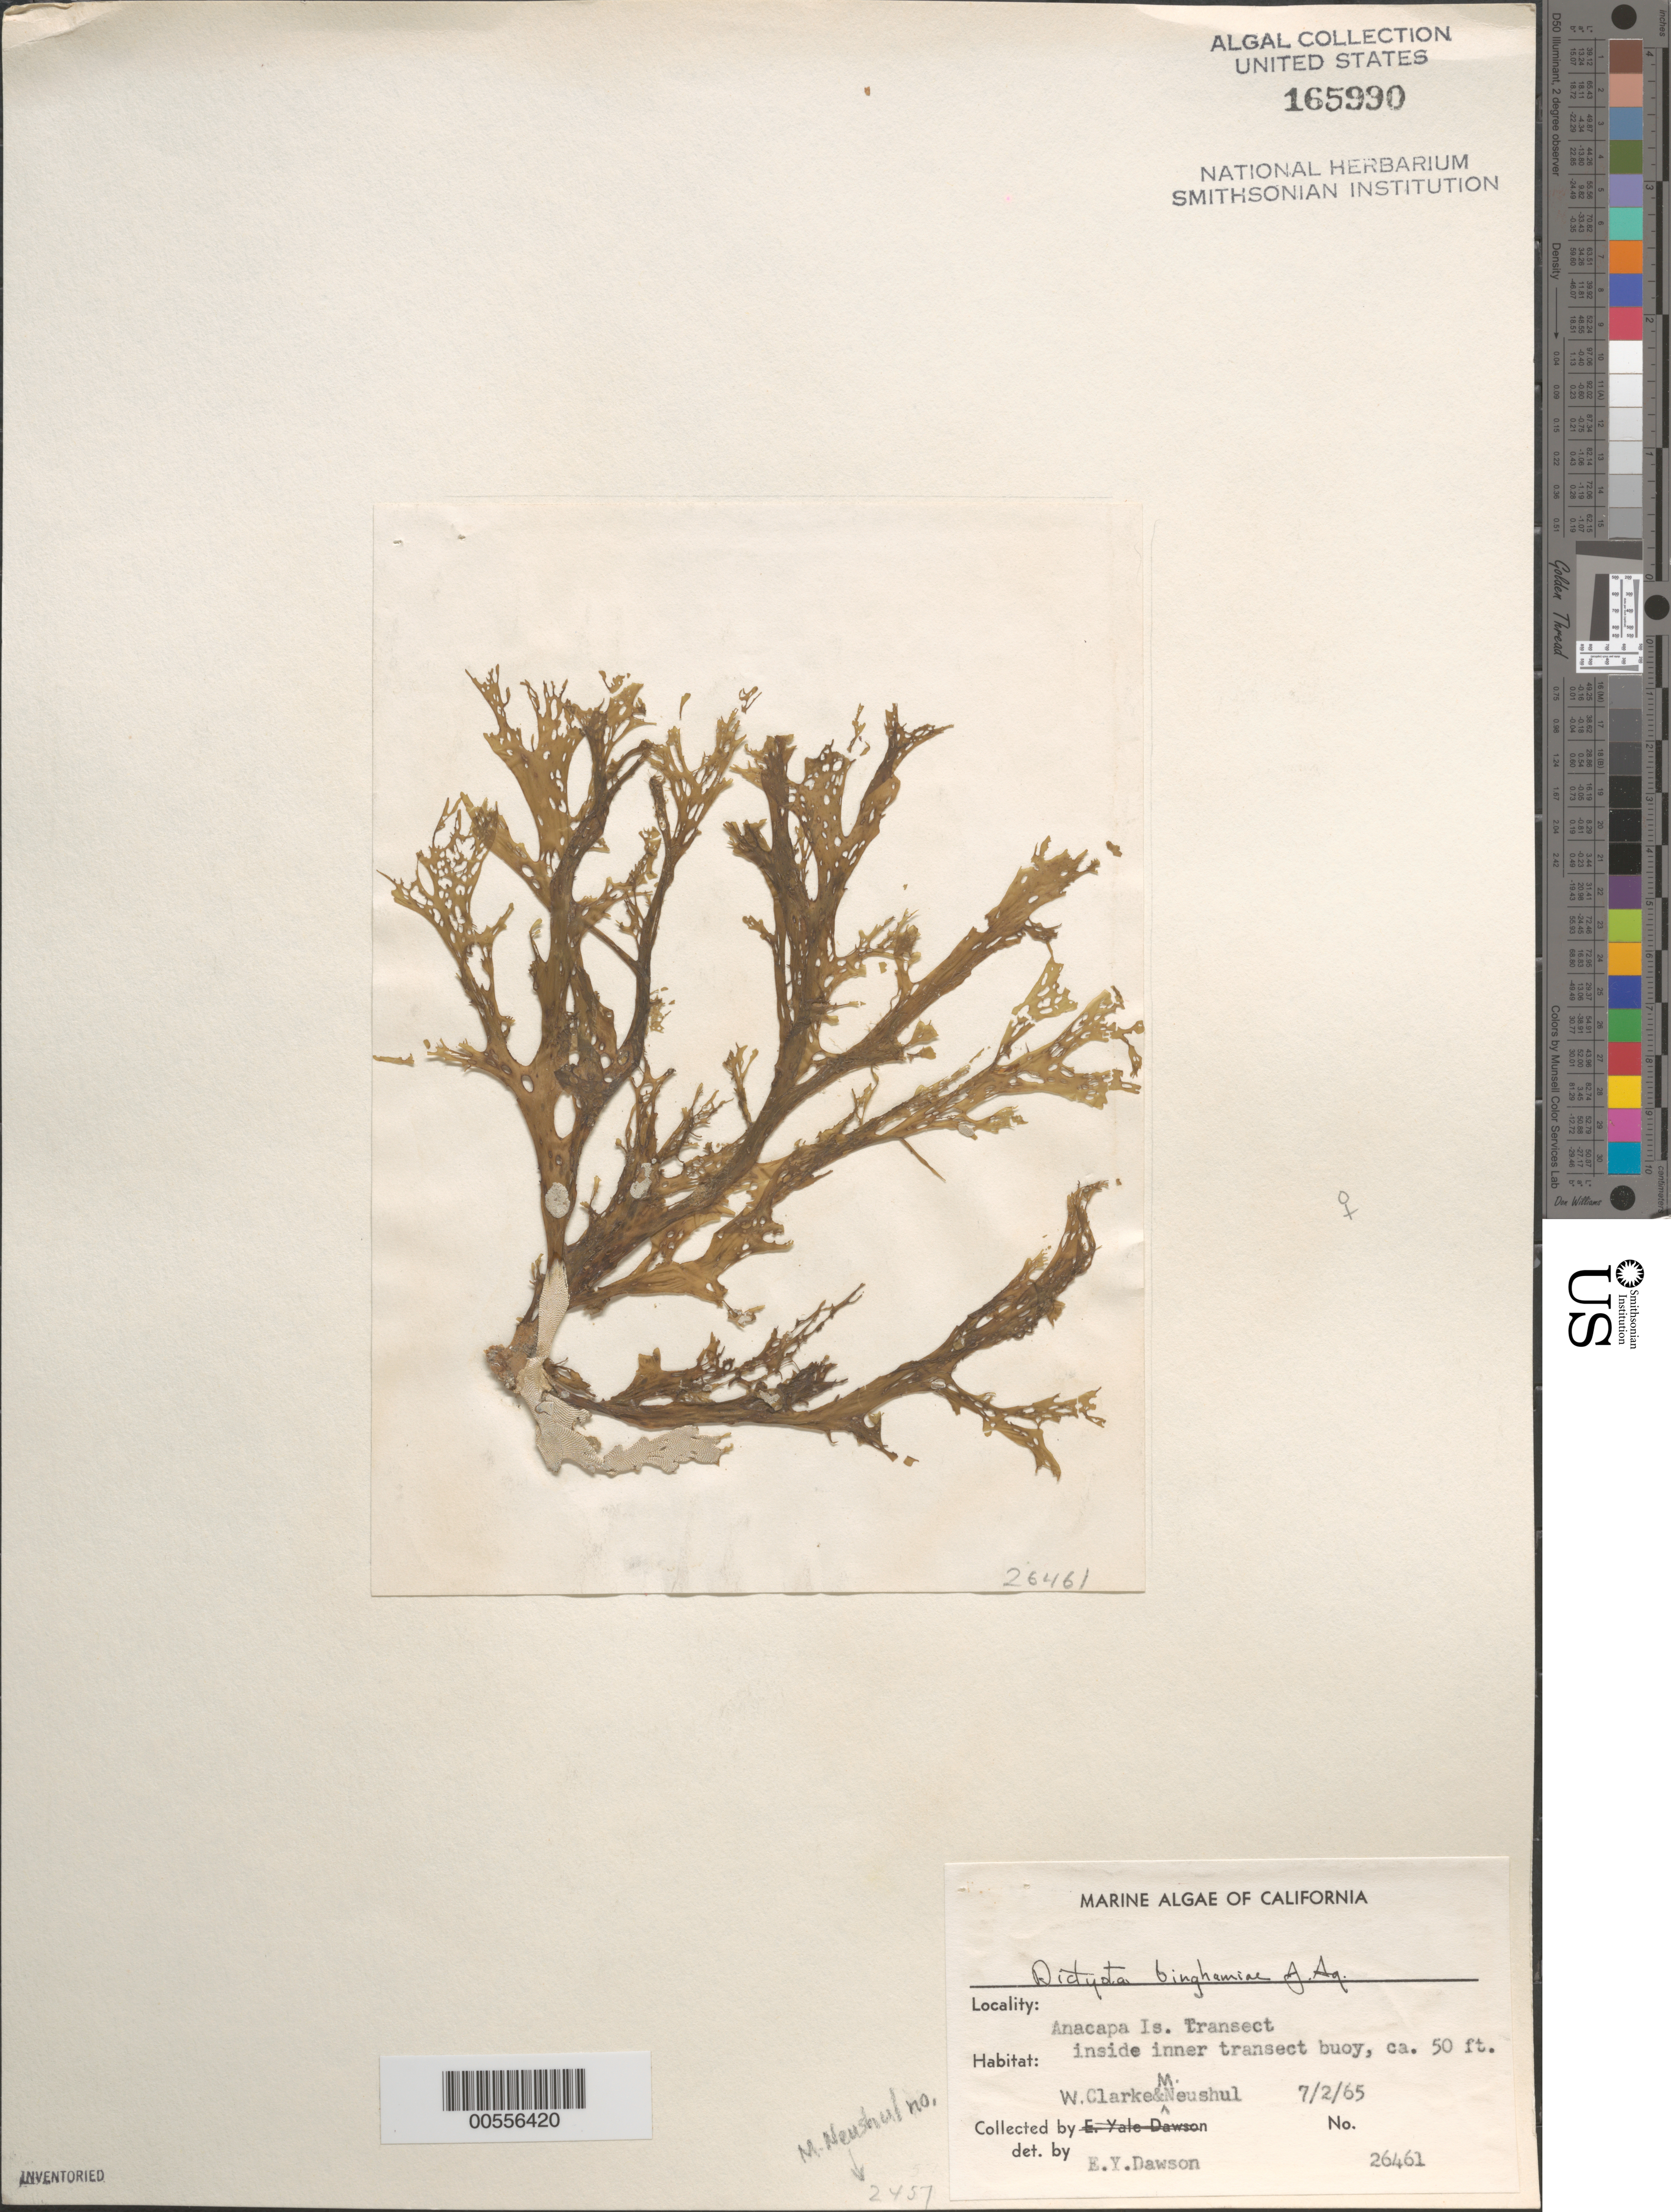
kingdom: Chromista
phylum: Ochrophyta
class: Phaeophyceae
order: Dictyotales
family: Dictyotaceae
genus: Dictyota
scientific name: Dictyota binghamiae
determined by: Dawson, E. Y.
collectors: W. Clarke & M. Neushul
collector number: EYD 26461 & NEUSHUL 2457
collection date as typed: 02 Jul 1965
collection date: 1965-07-02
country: United States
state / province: California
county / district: Ventura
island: Anacapa Island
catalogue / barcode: US 165990